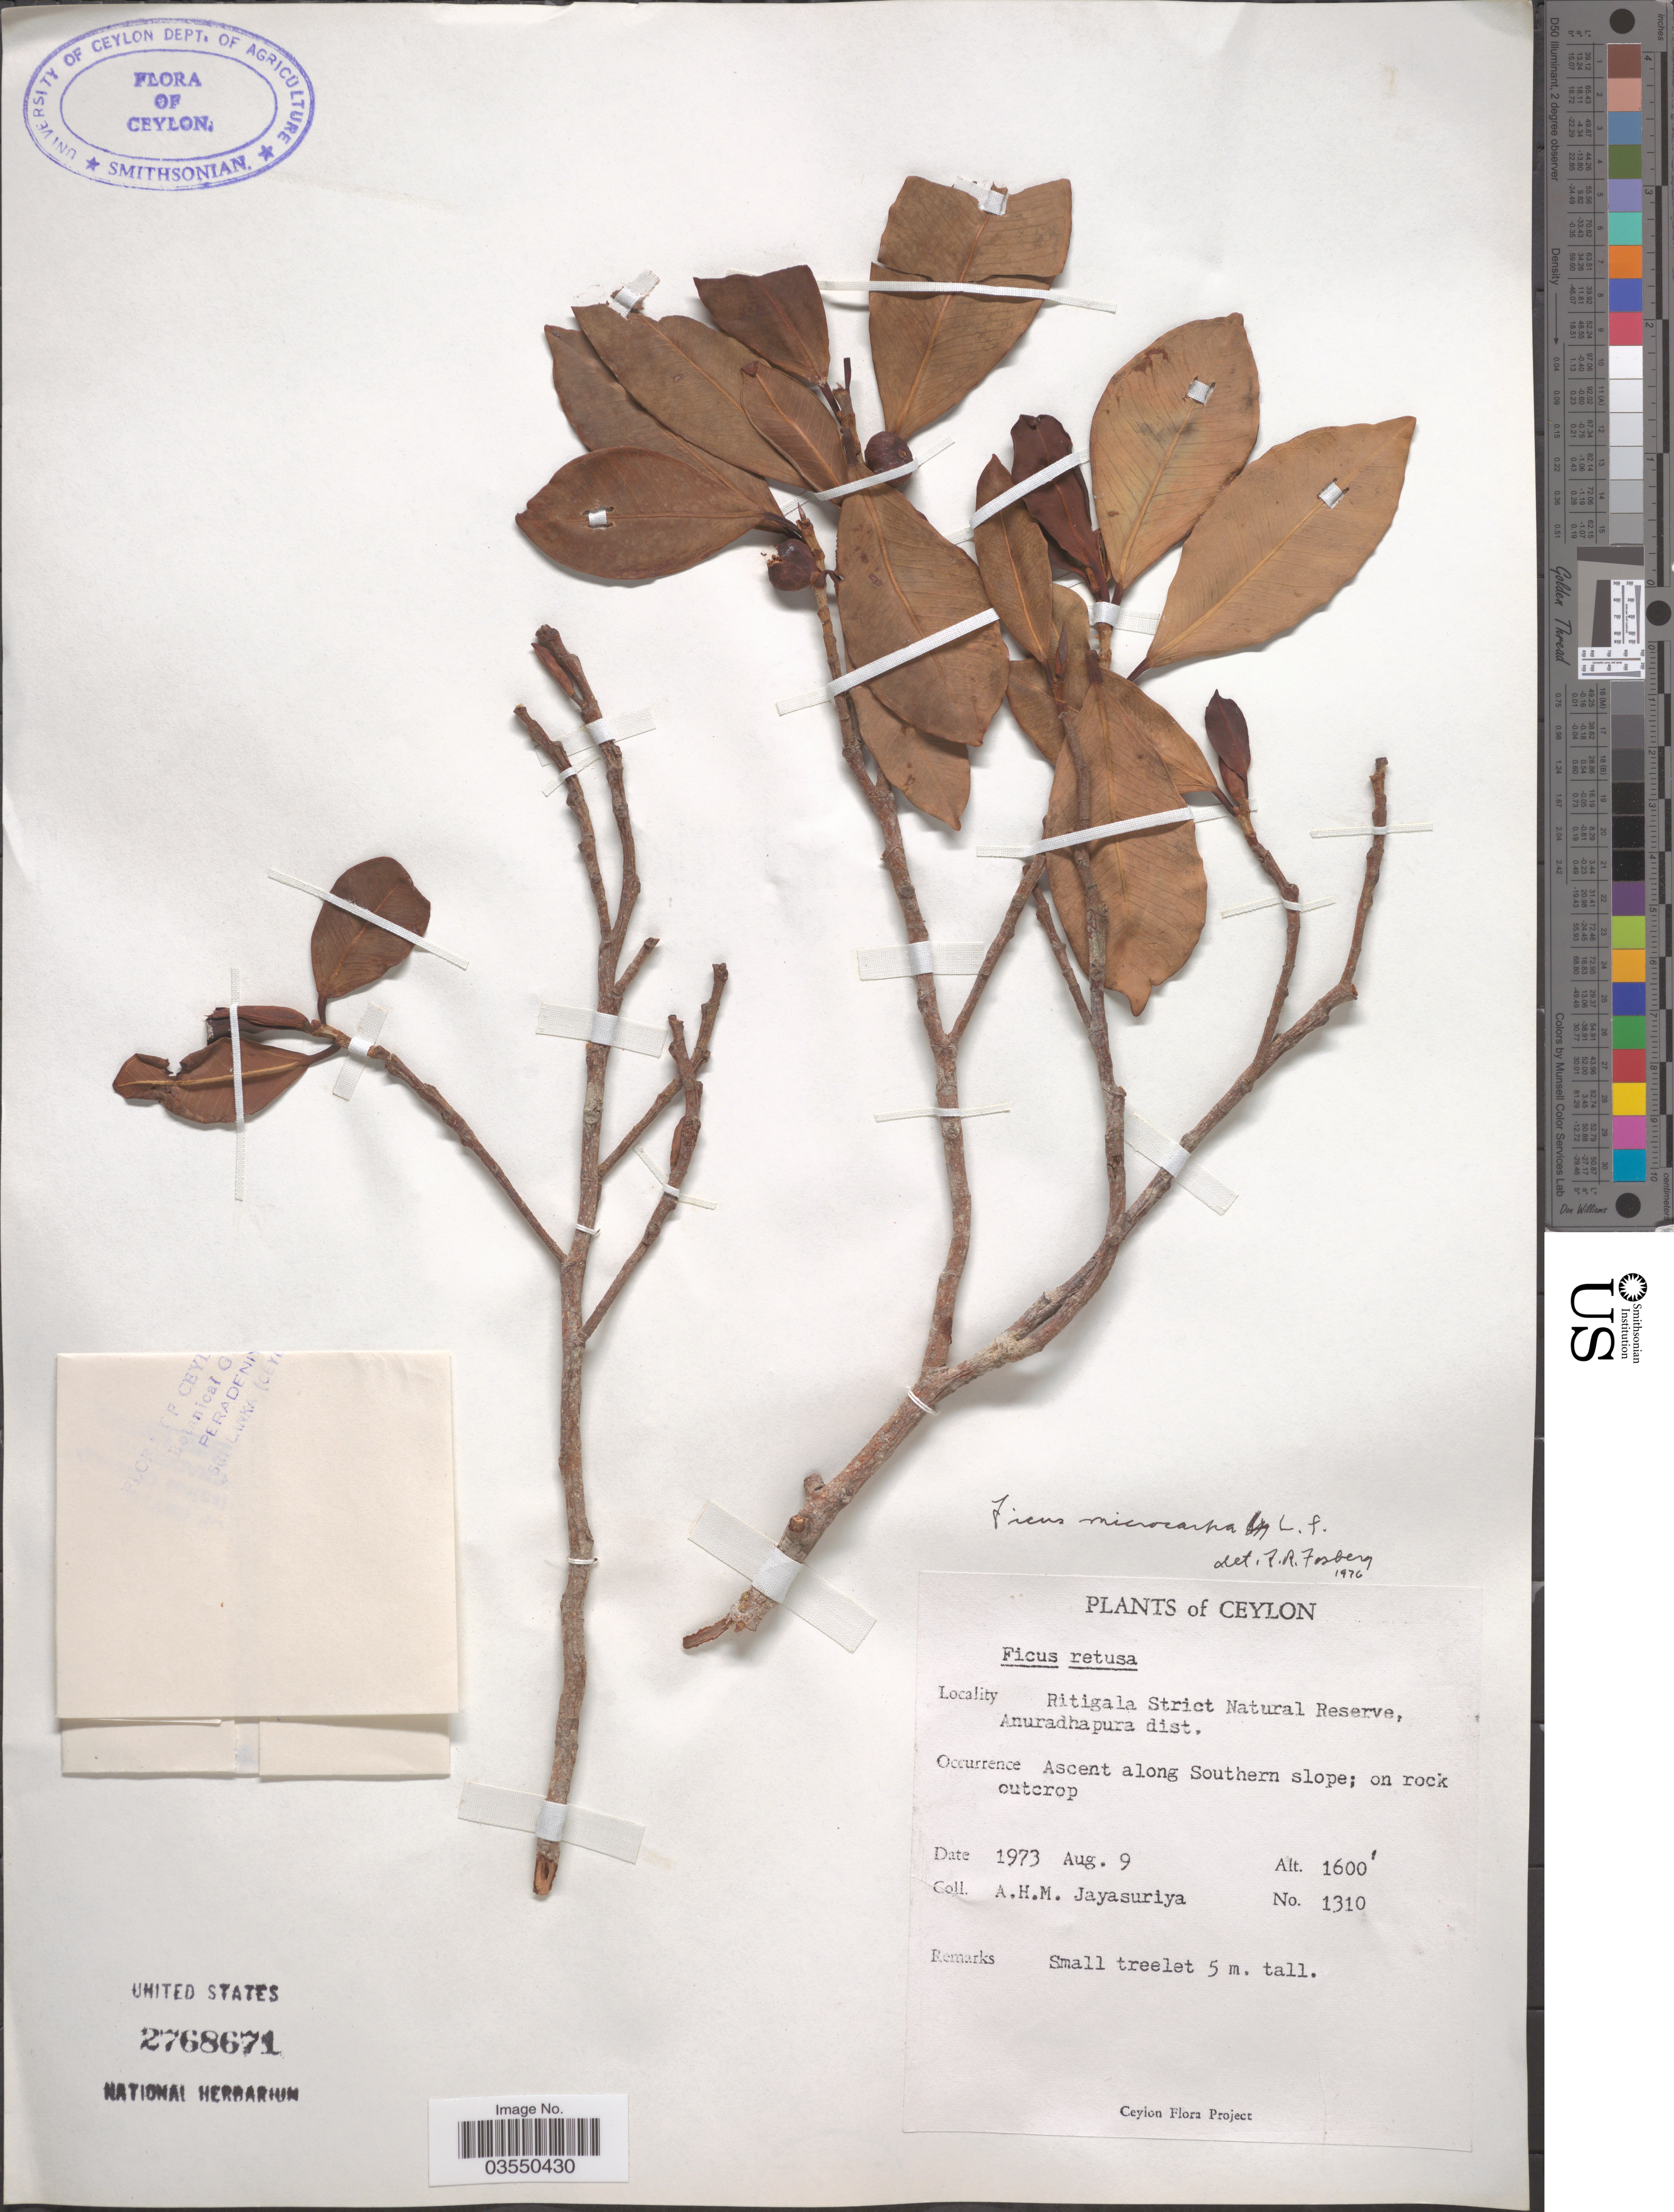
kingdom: Plantae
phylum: Tracheophyta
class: Magnoliopsida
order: Rosales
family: Moraceae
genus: Ficus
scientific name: Ficus microcarpa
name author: L. f.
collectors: A. H. Jayasuriya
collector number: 1310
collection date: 1973-08-09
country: Sri Lanka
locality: Ceylon. Ritigala Strict Natural Reserve, Anuradhapura dist. Along Southern slope.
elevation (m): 488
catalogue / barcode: US 2768671